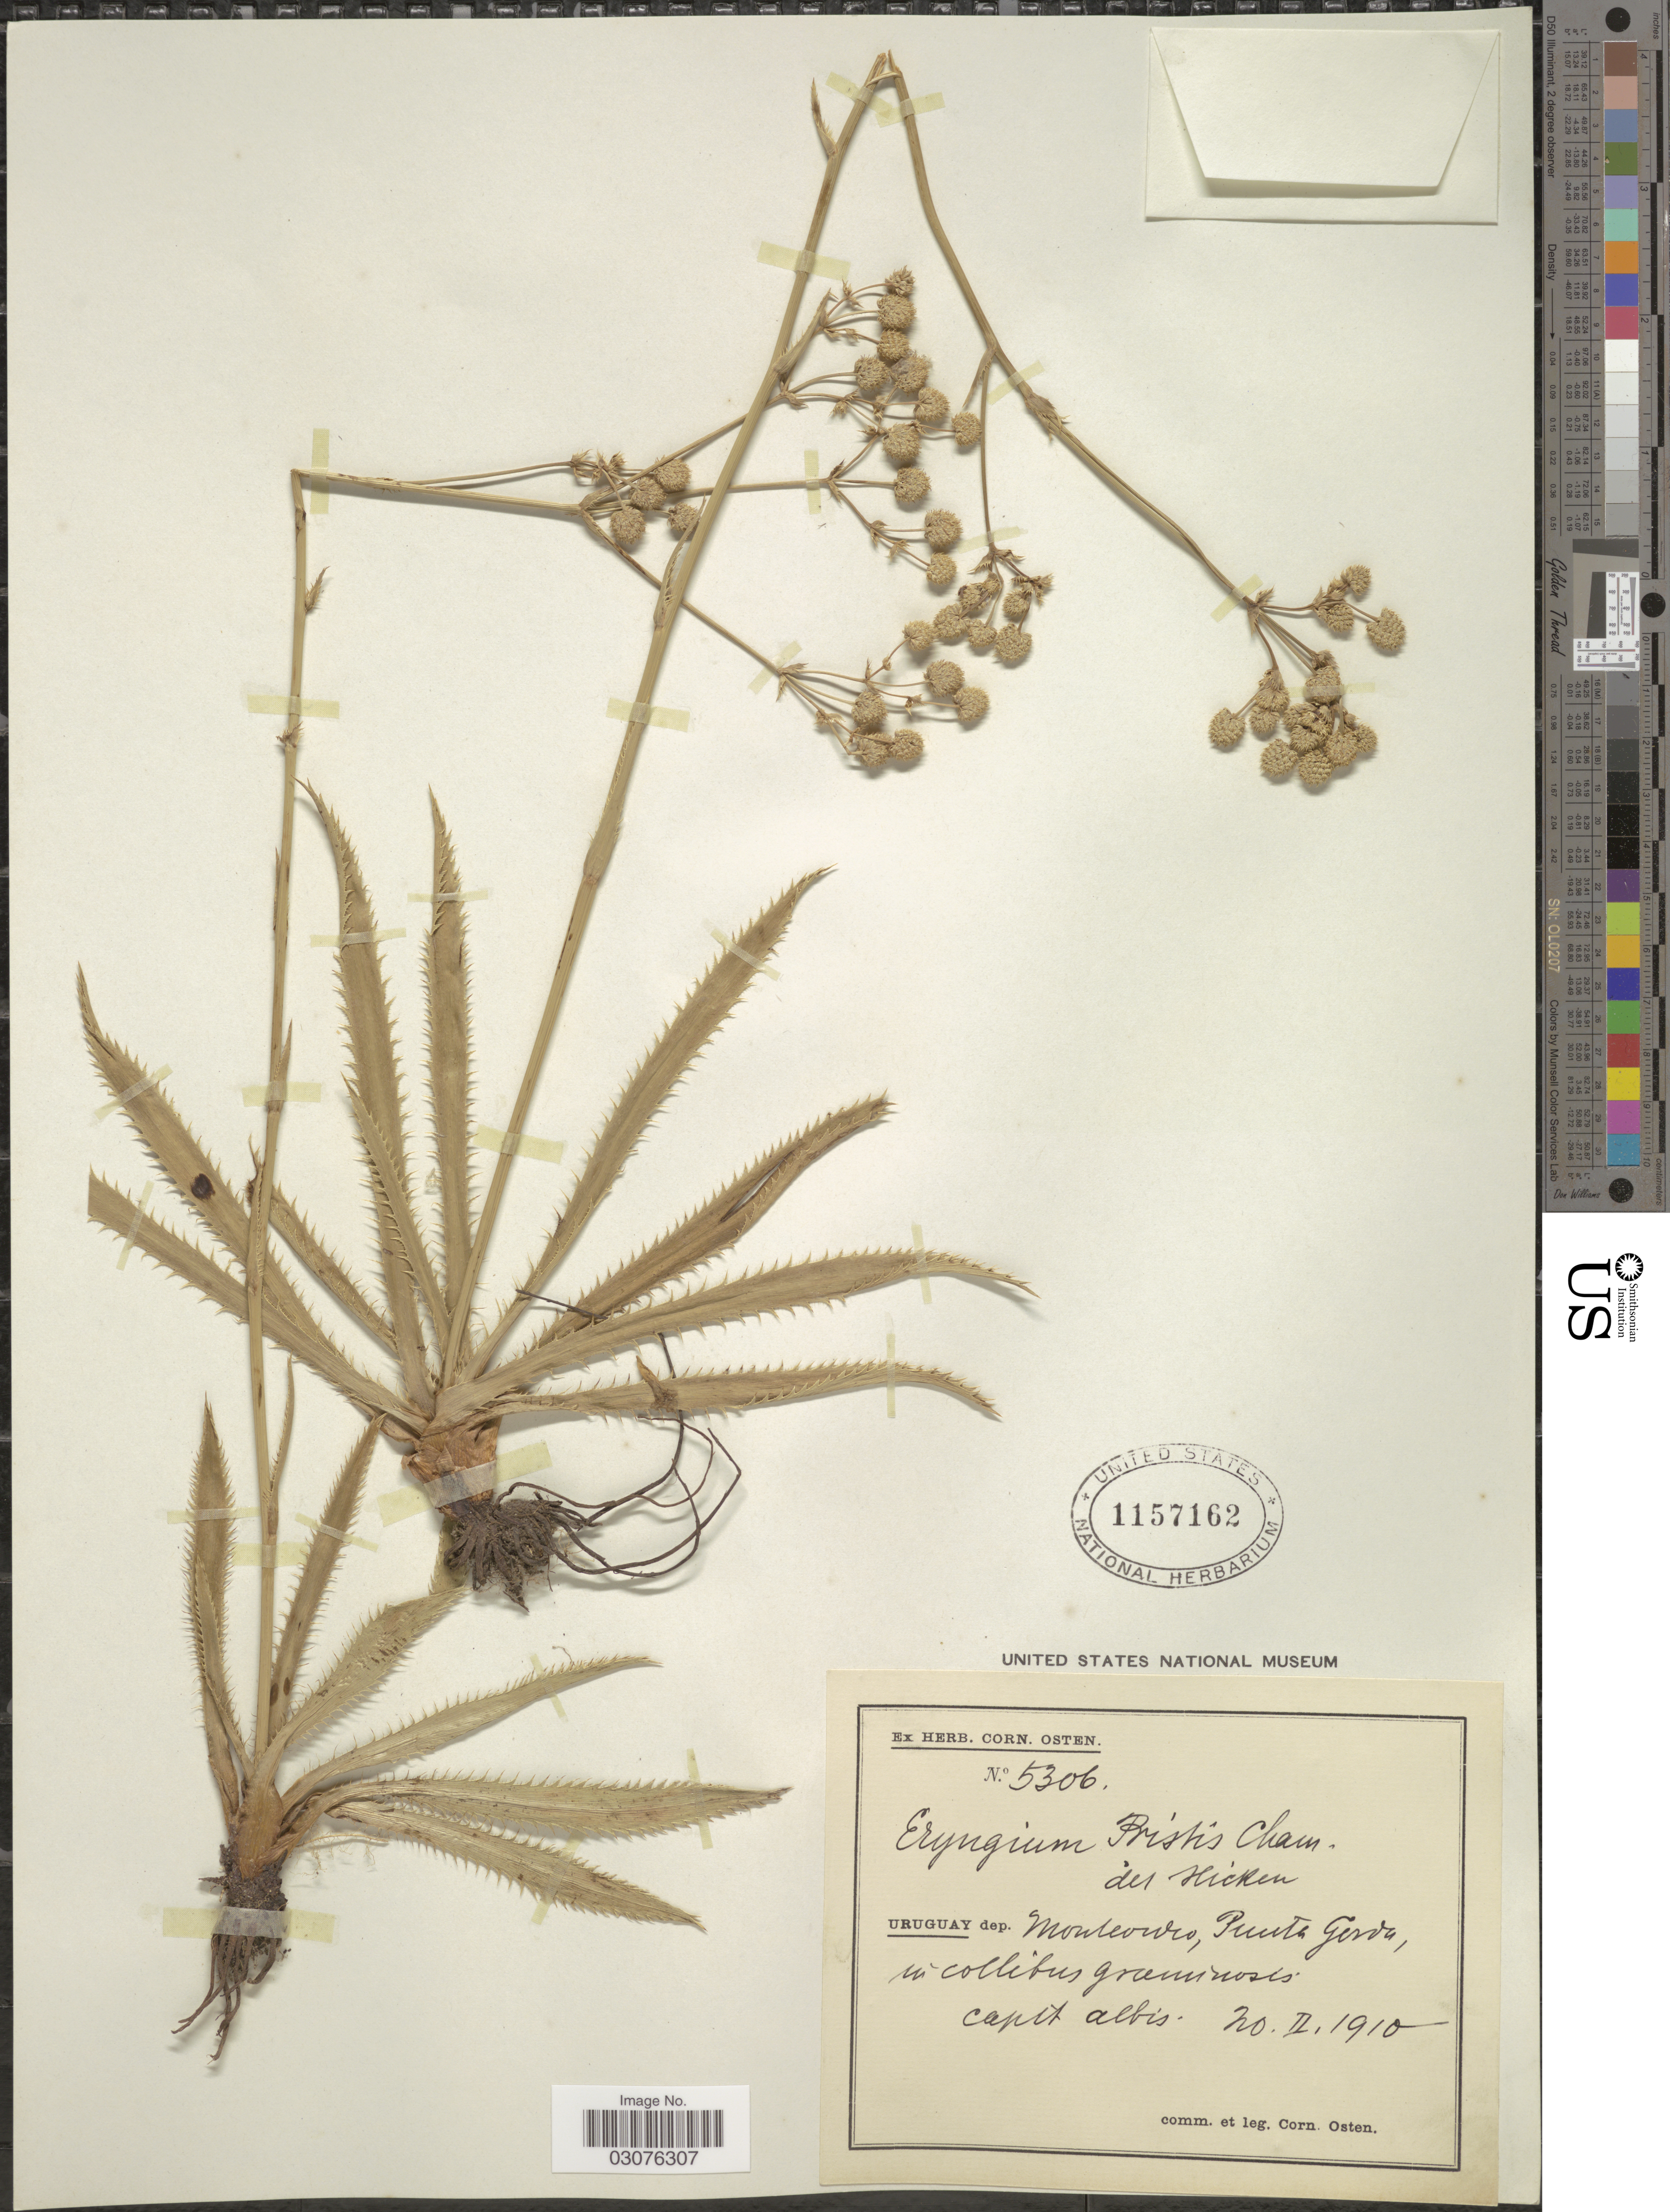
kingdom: Plantae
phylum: Tracheophyta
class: Magnoliopsida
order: Apiales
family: Apiaceae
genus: Eryngium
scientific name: Eryngium elegans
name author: Cham. ex Schltdl.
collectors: C. Osten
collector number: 5306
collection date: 1910-02-20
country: Uruguay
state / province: Montevideo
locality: Dep. Montevideo, Punta Gorda, in collibus graminosis.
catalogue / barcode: US 1157162